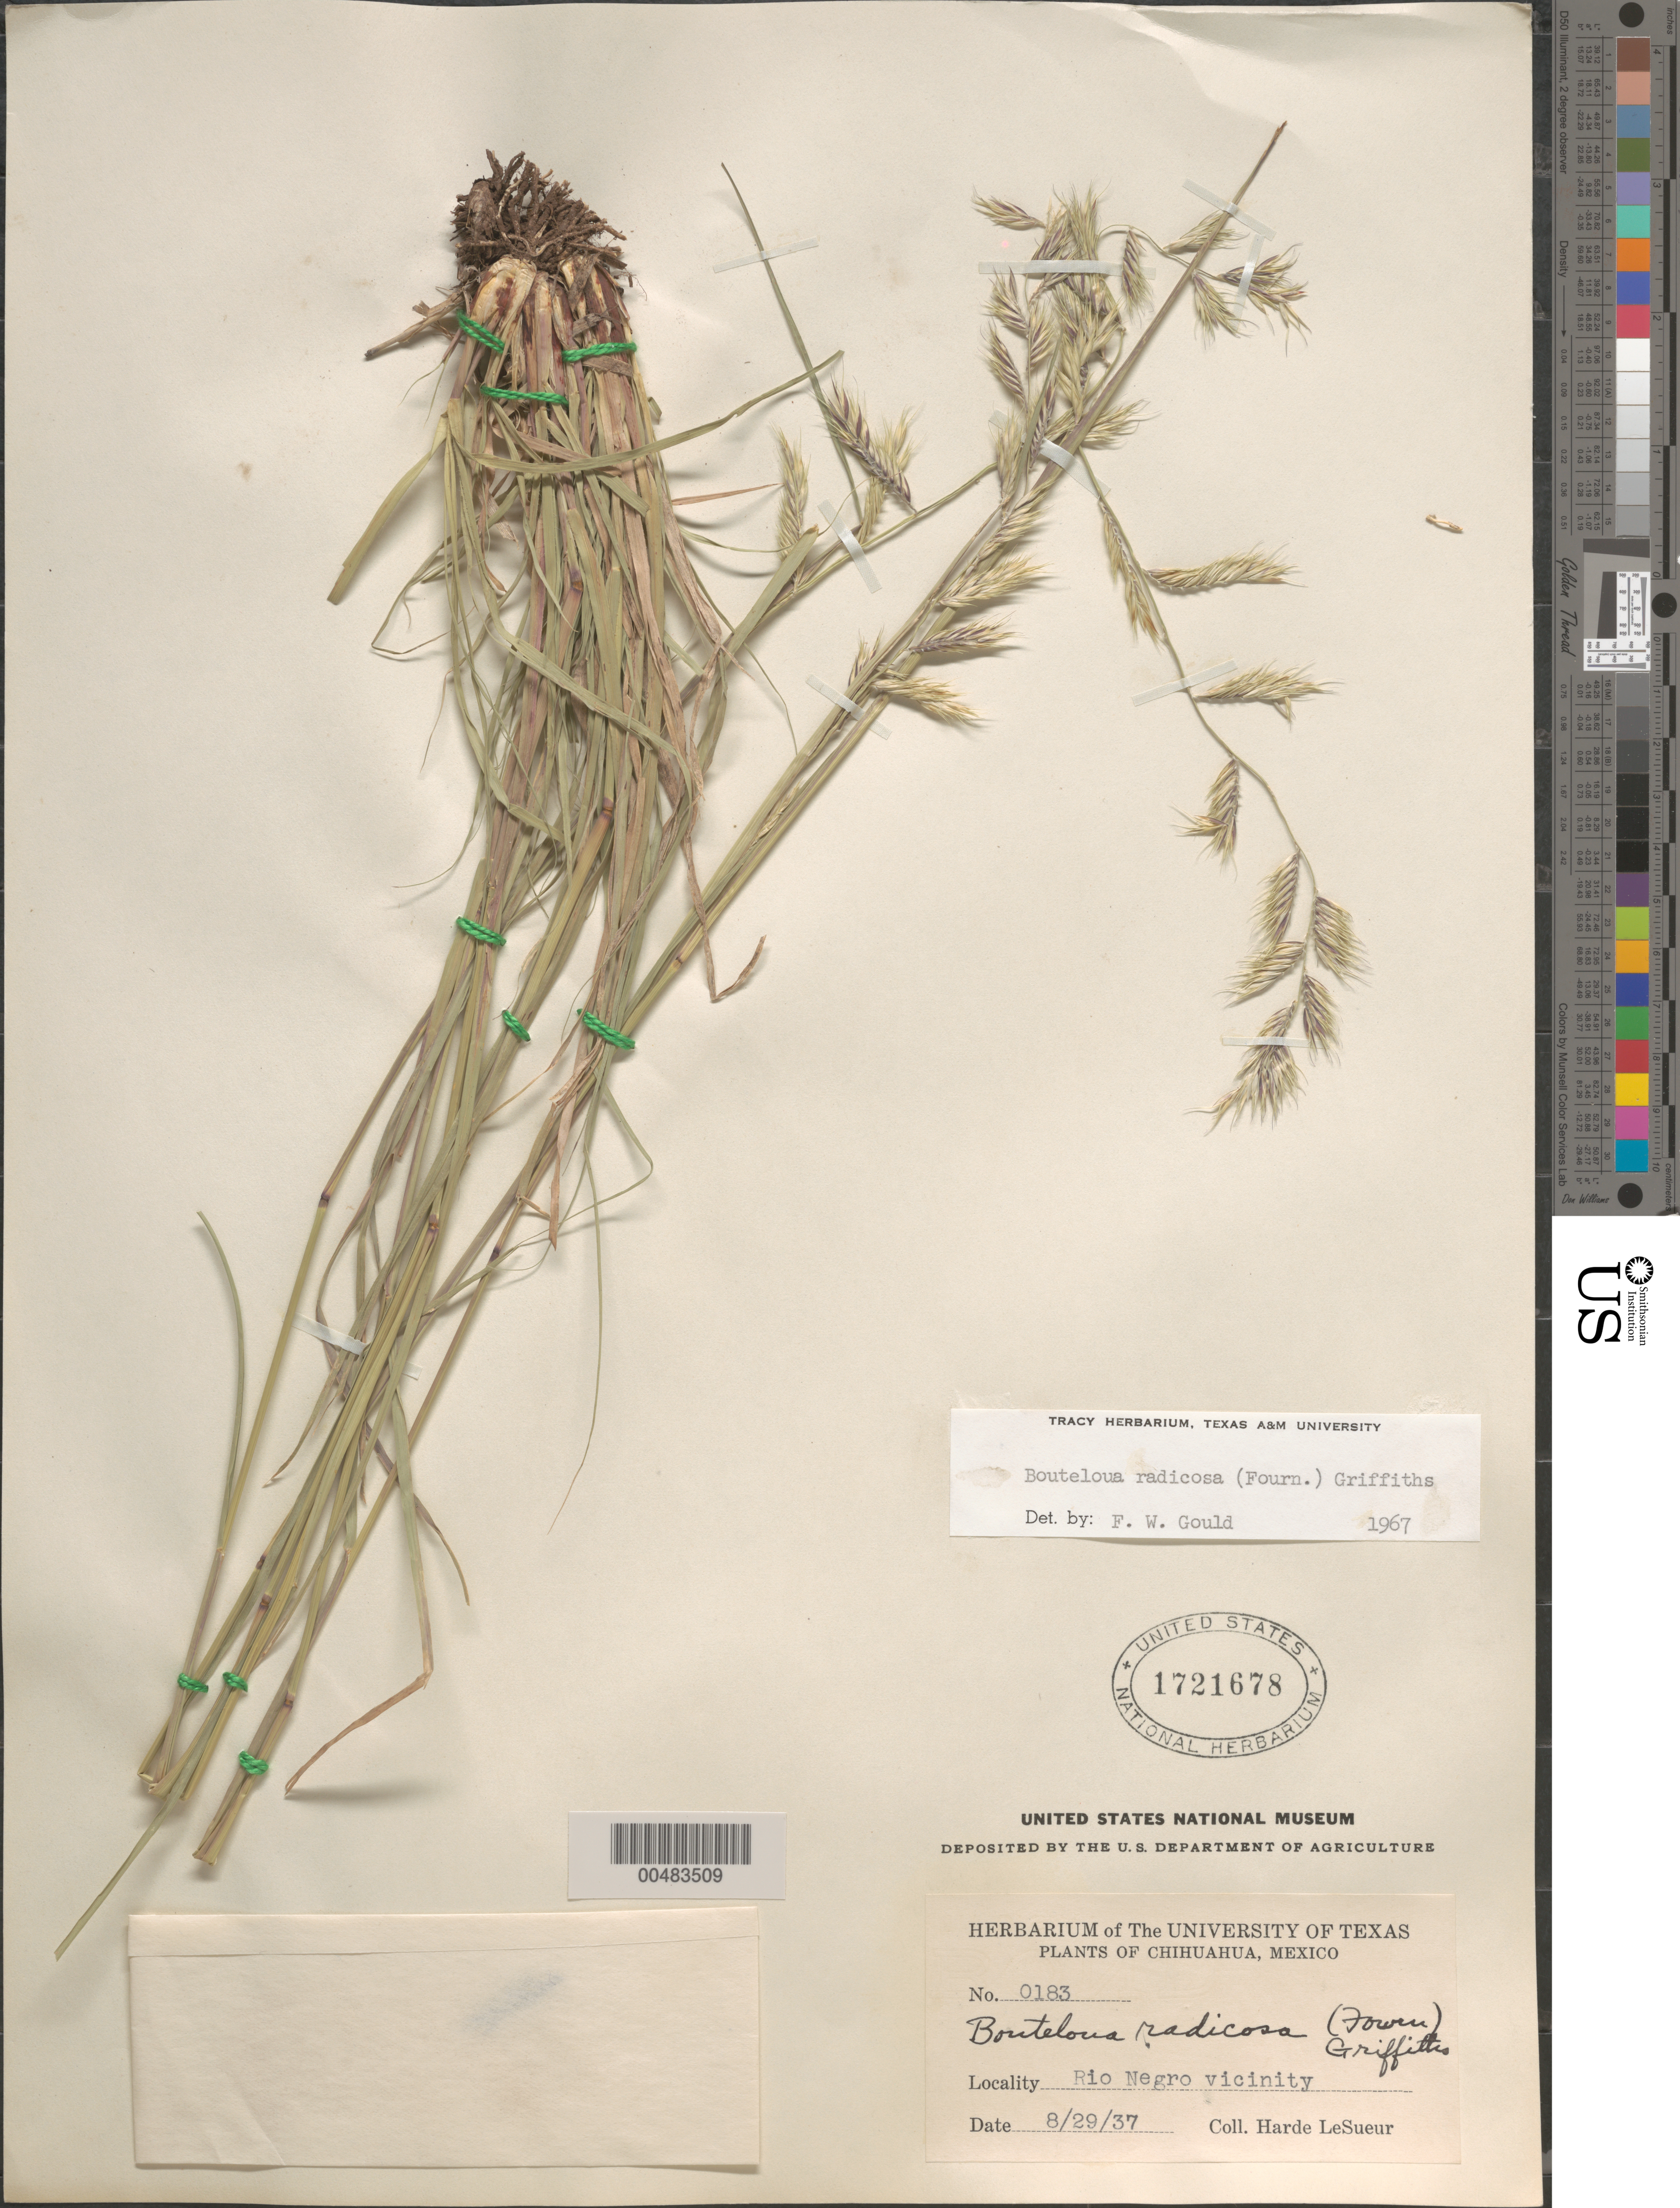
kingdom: Plantae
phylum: Tracheophyta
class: Liliopsida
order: Poales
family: Poaceae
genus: Bouteloua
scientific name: Bouteloua radicosa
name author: (E. Fourn.) Griffiths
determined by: Gould, F. W.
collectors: D. H. LeSueur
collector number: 0183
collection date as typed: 29 Aug 1937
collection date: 1937-08-29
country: Mexico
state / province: Chihuahua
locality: Rio Negro vicinity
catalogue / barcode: US 1721678